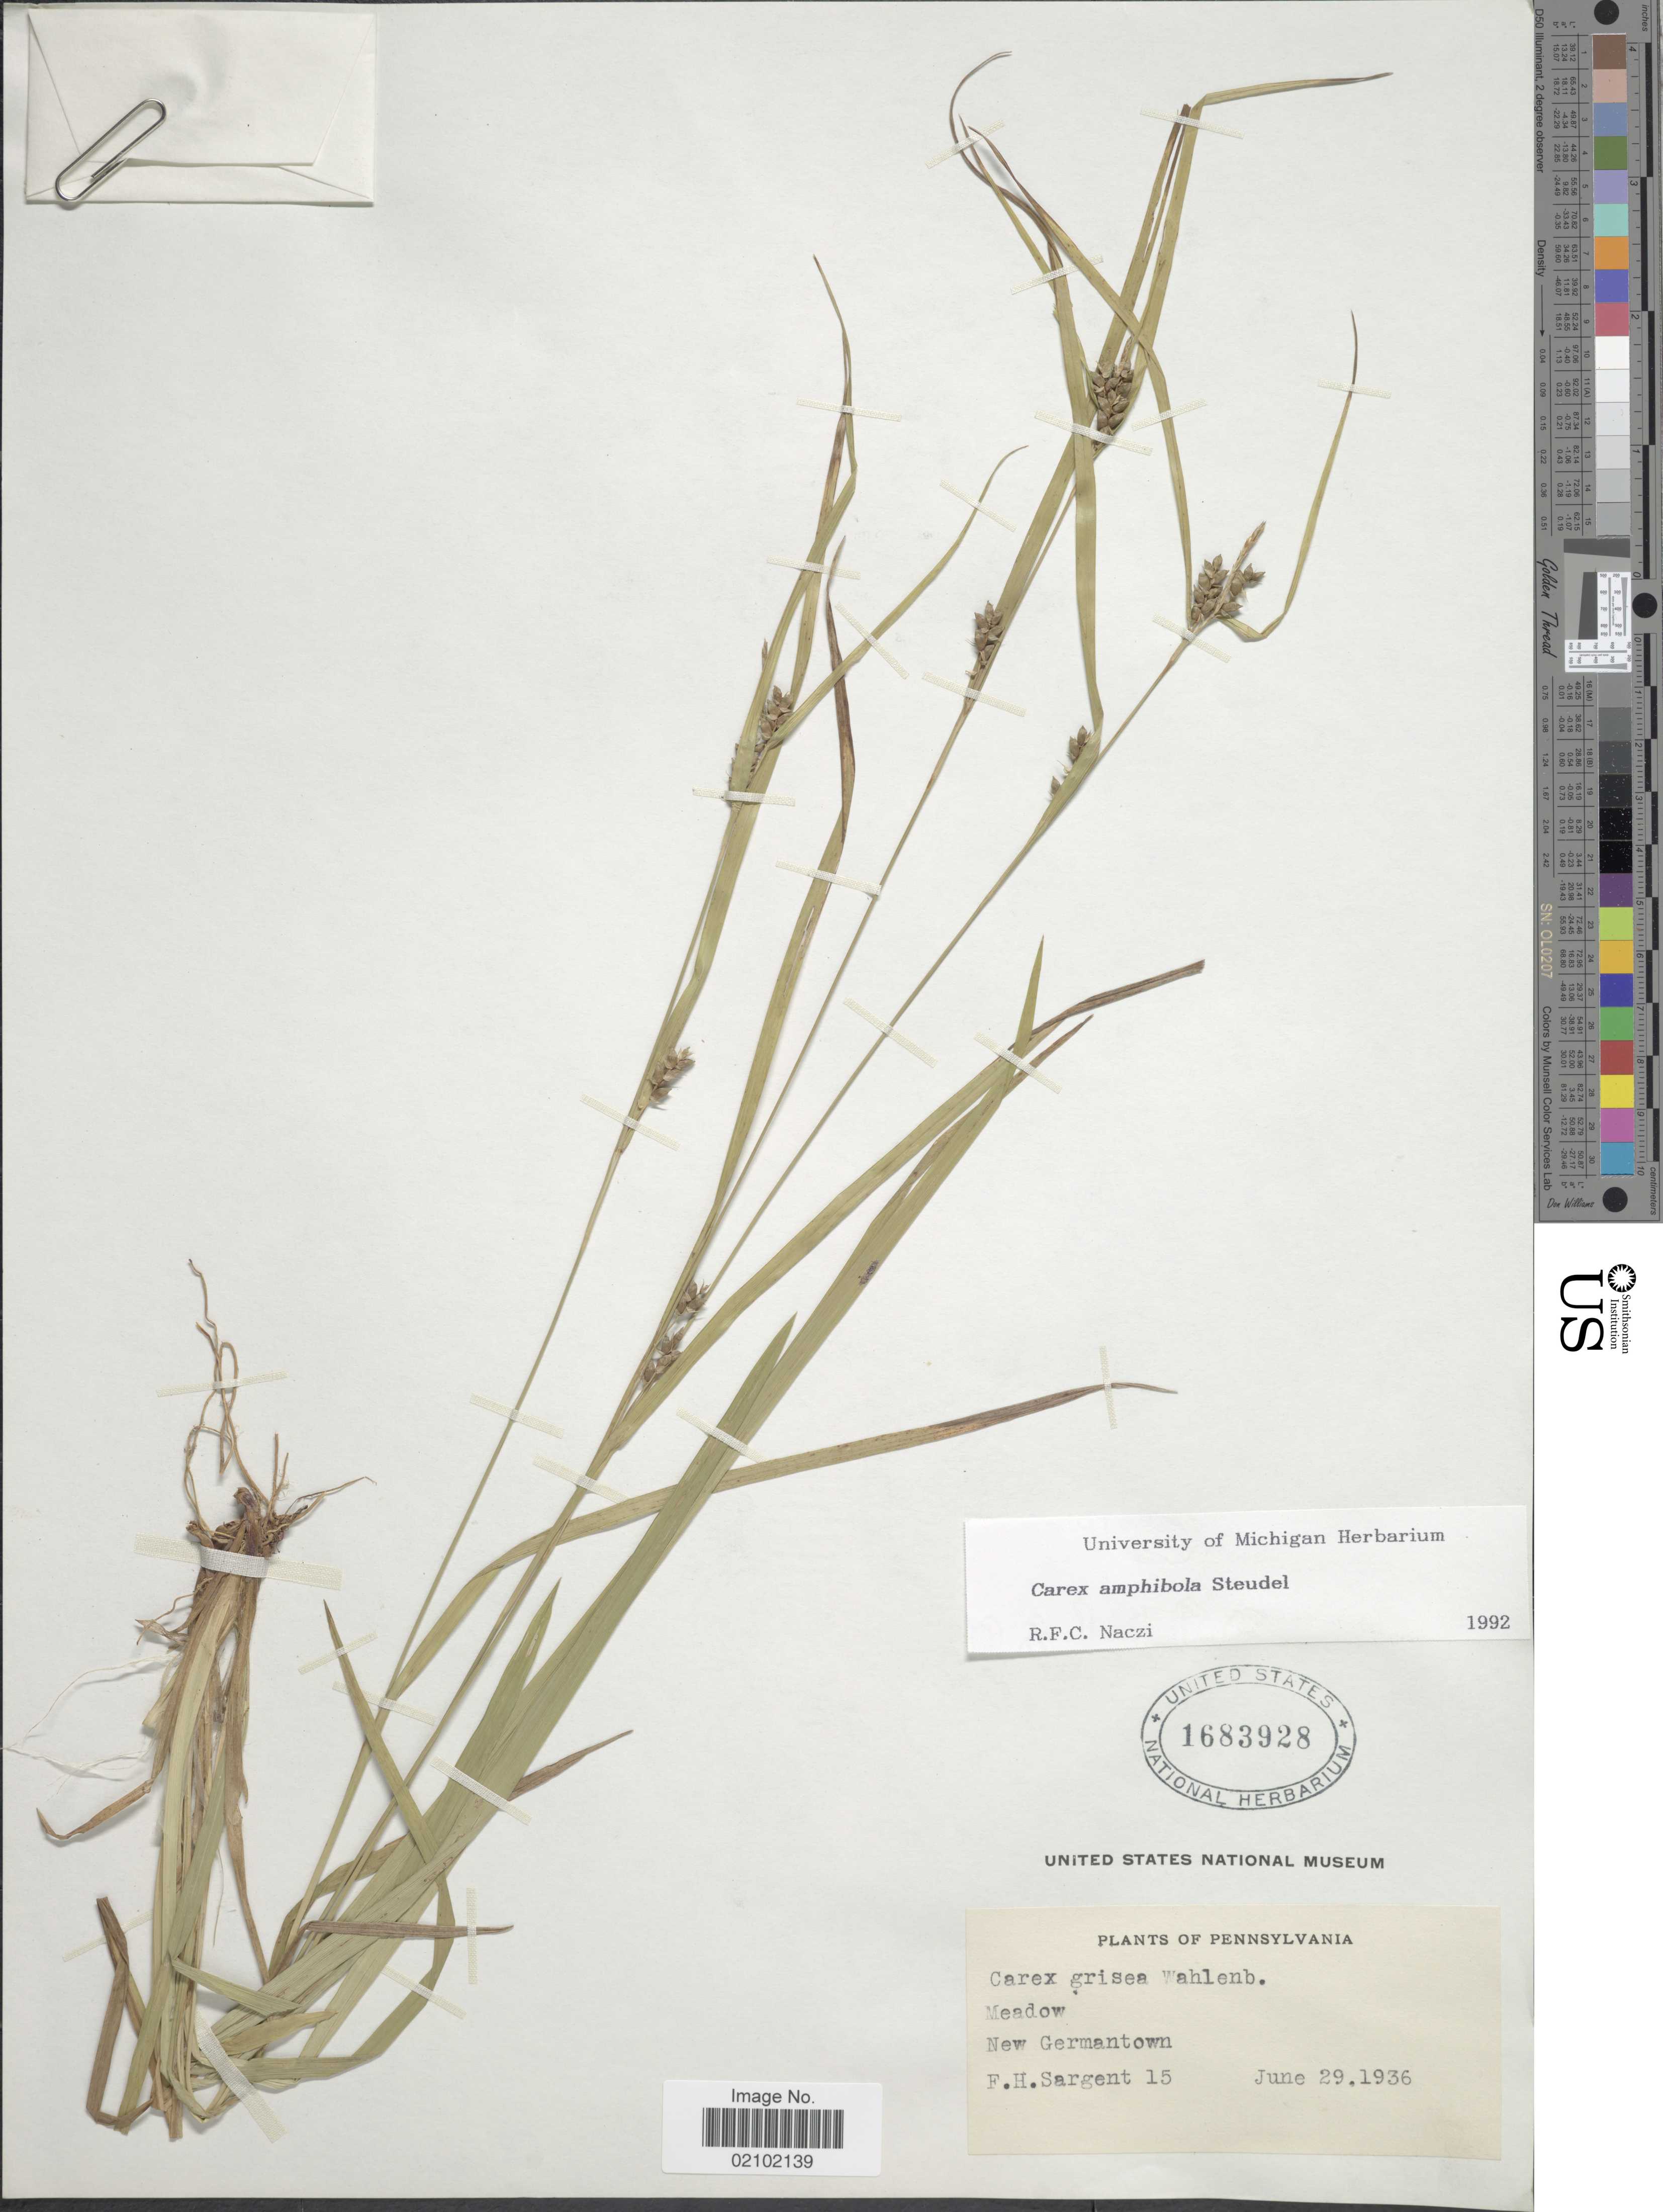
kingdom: Plantae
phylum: Tracheophyta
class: Liliopsida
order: Poales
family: Cyperaceae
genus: Carex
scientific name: Carex amphibola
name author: Steud.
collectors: F. H. Sargent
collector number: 15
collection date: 1936-06-29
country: United States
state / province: Pennsylvania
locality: New Germantown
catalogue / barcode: US 1683928